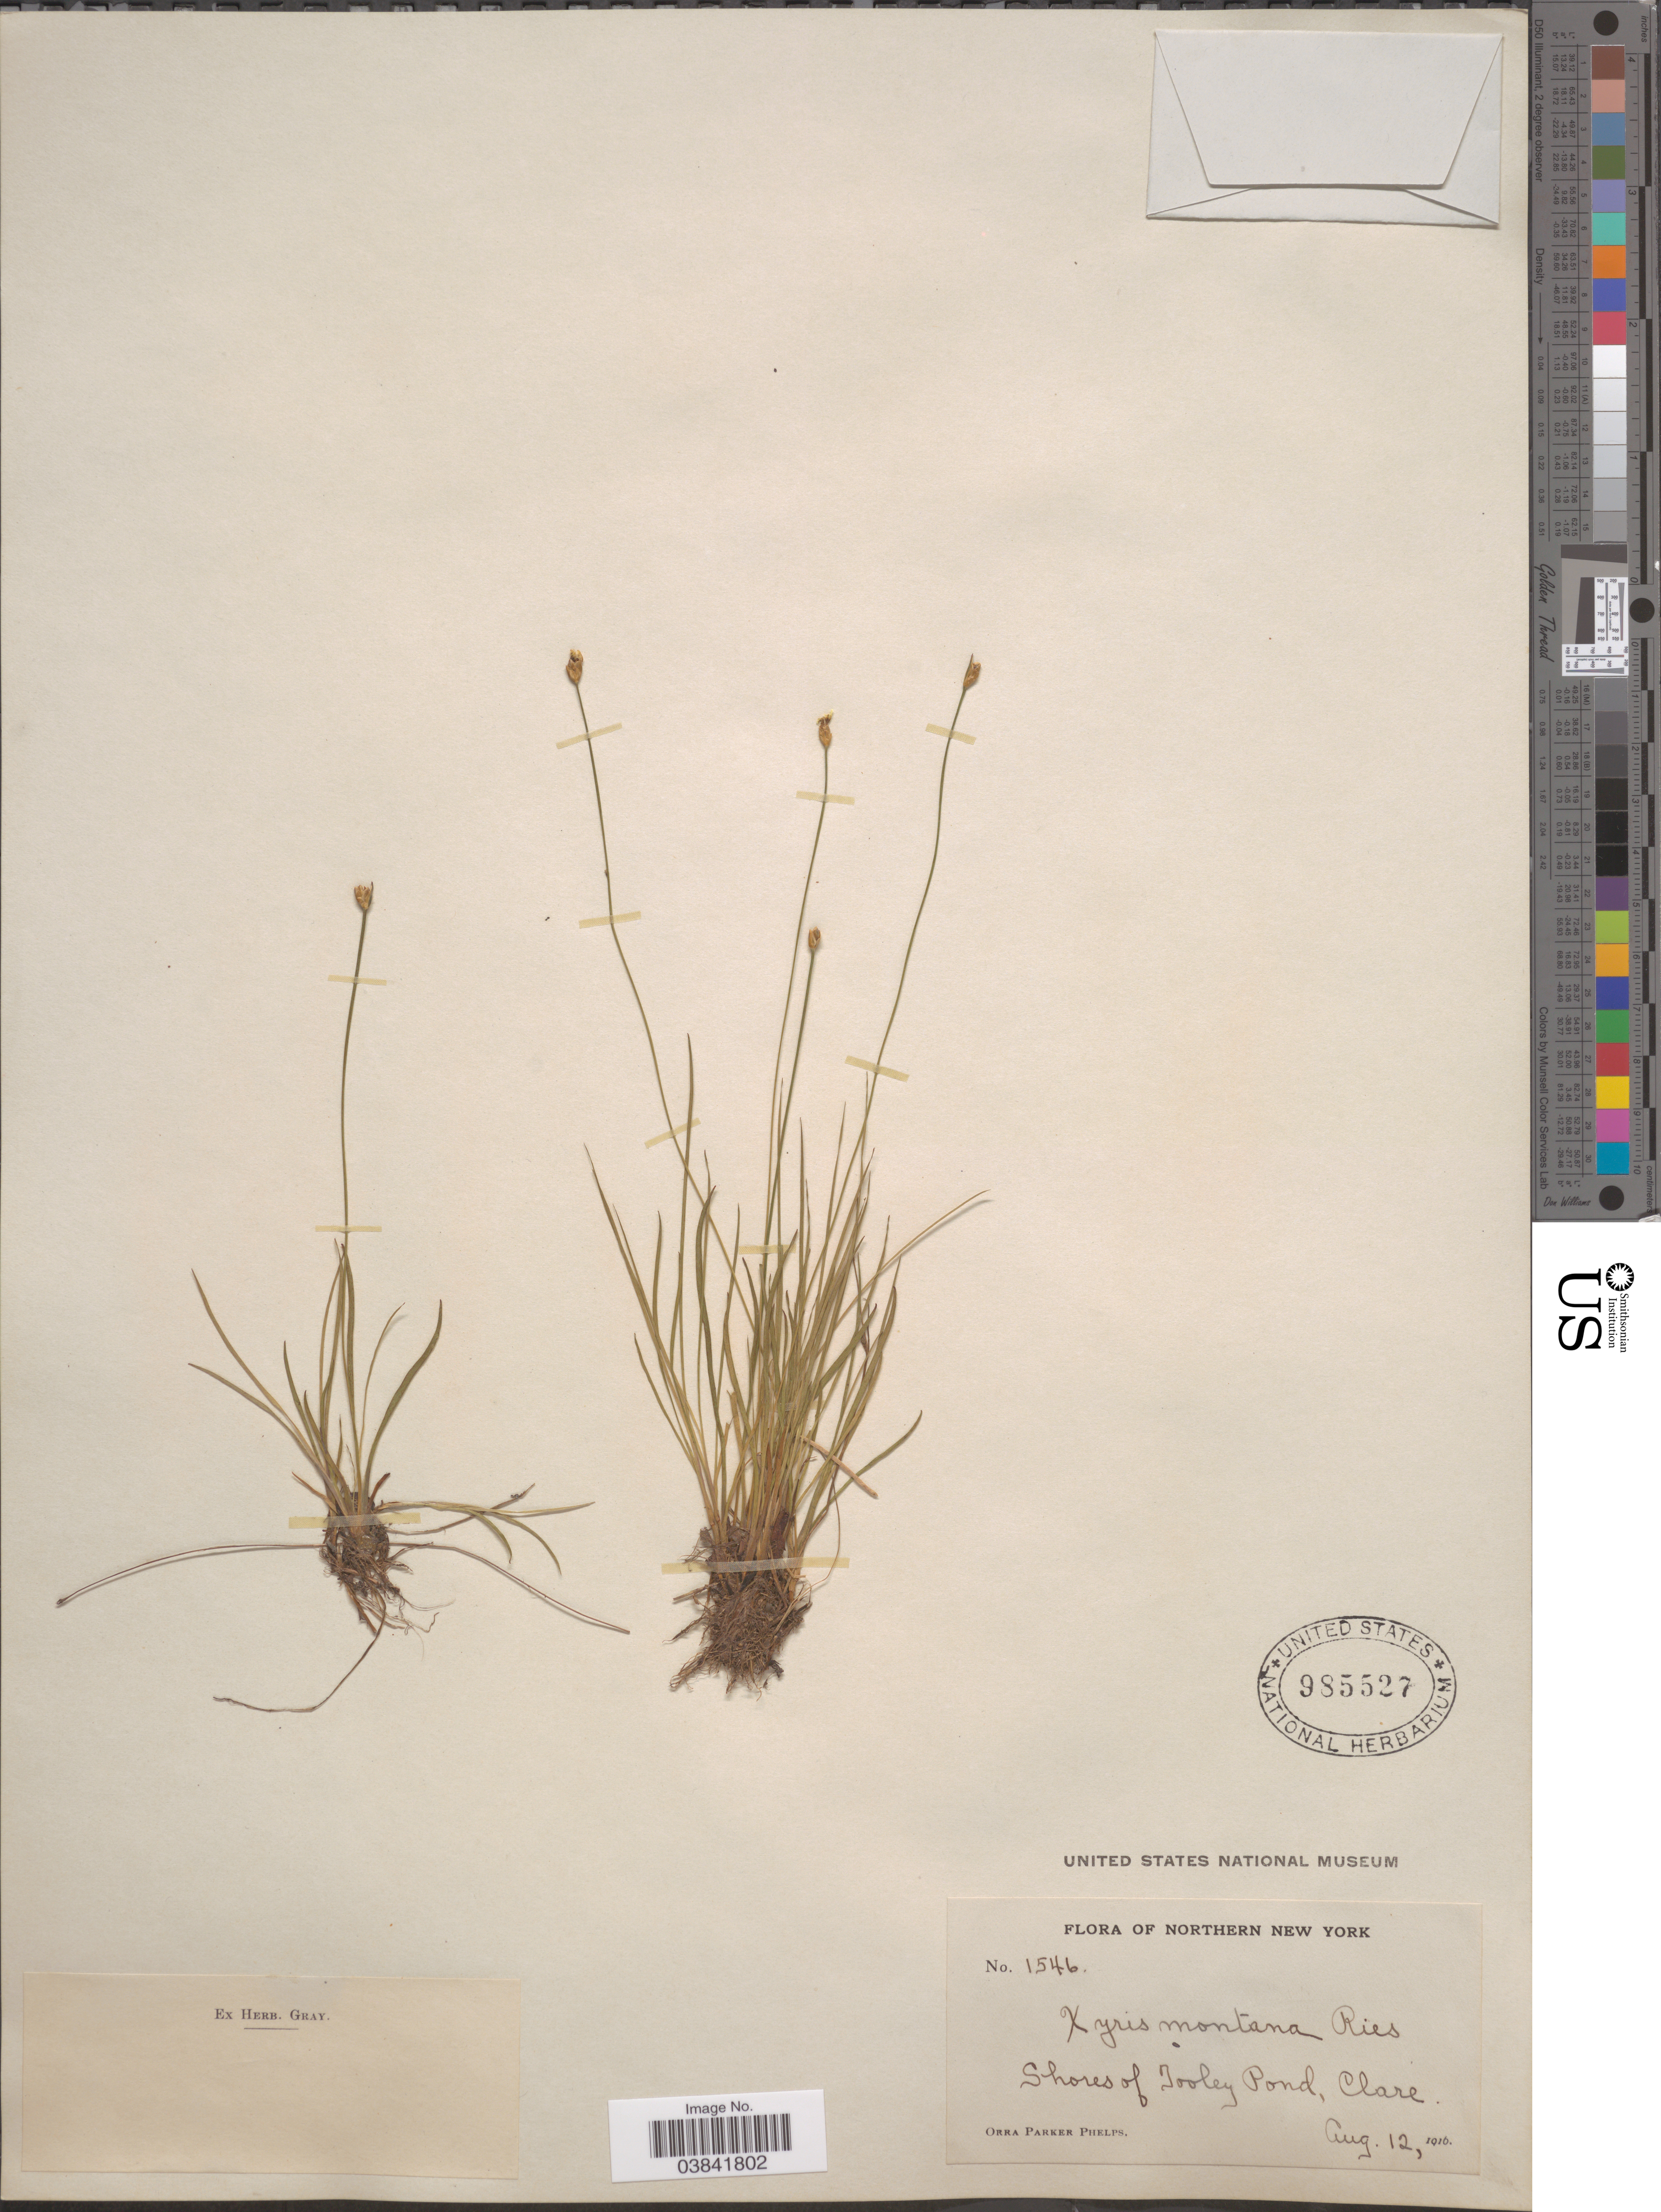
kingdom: Plantae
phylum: Tracheophyta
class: Liliopsida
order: Poales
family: Xyridaceae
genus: Xyris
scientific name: Xyris montana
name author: Ries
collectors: O. P. Phelps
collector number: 1546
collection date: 1916-08-12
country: United States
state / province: New York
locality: Northern New York. Shores of Tooley Pond, Clare.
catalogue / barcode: US 985527